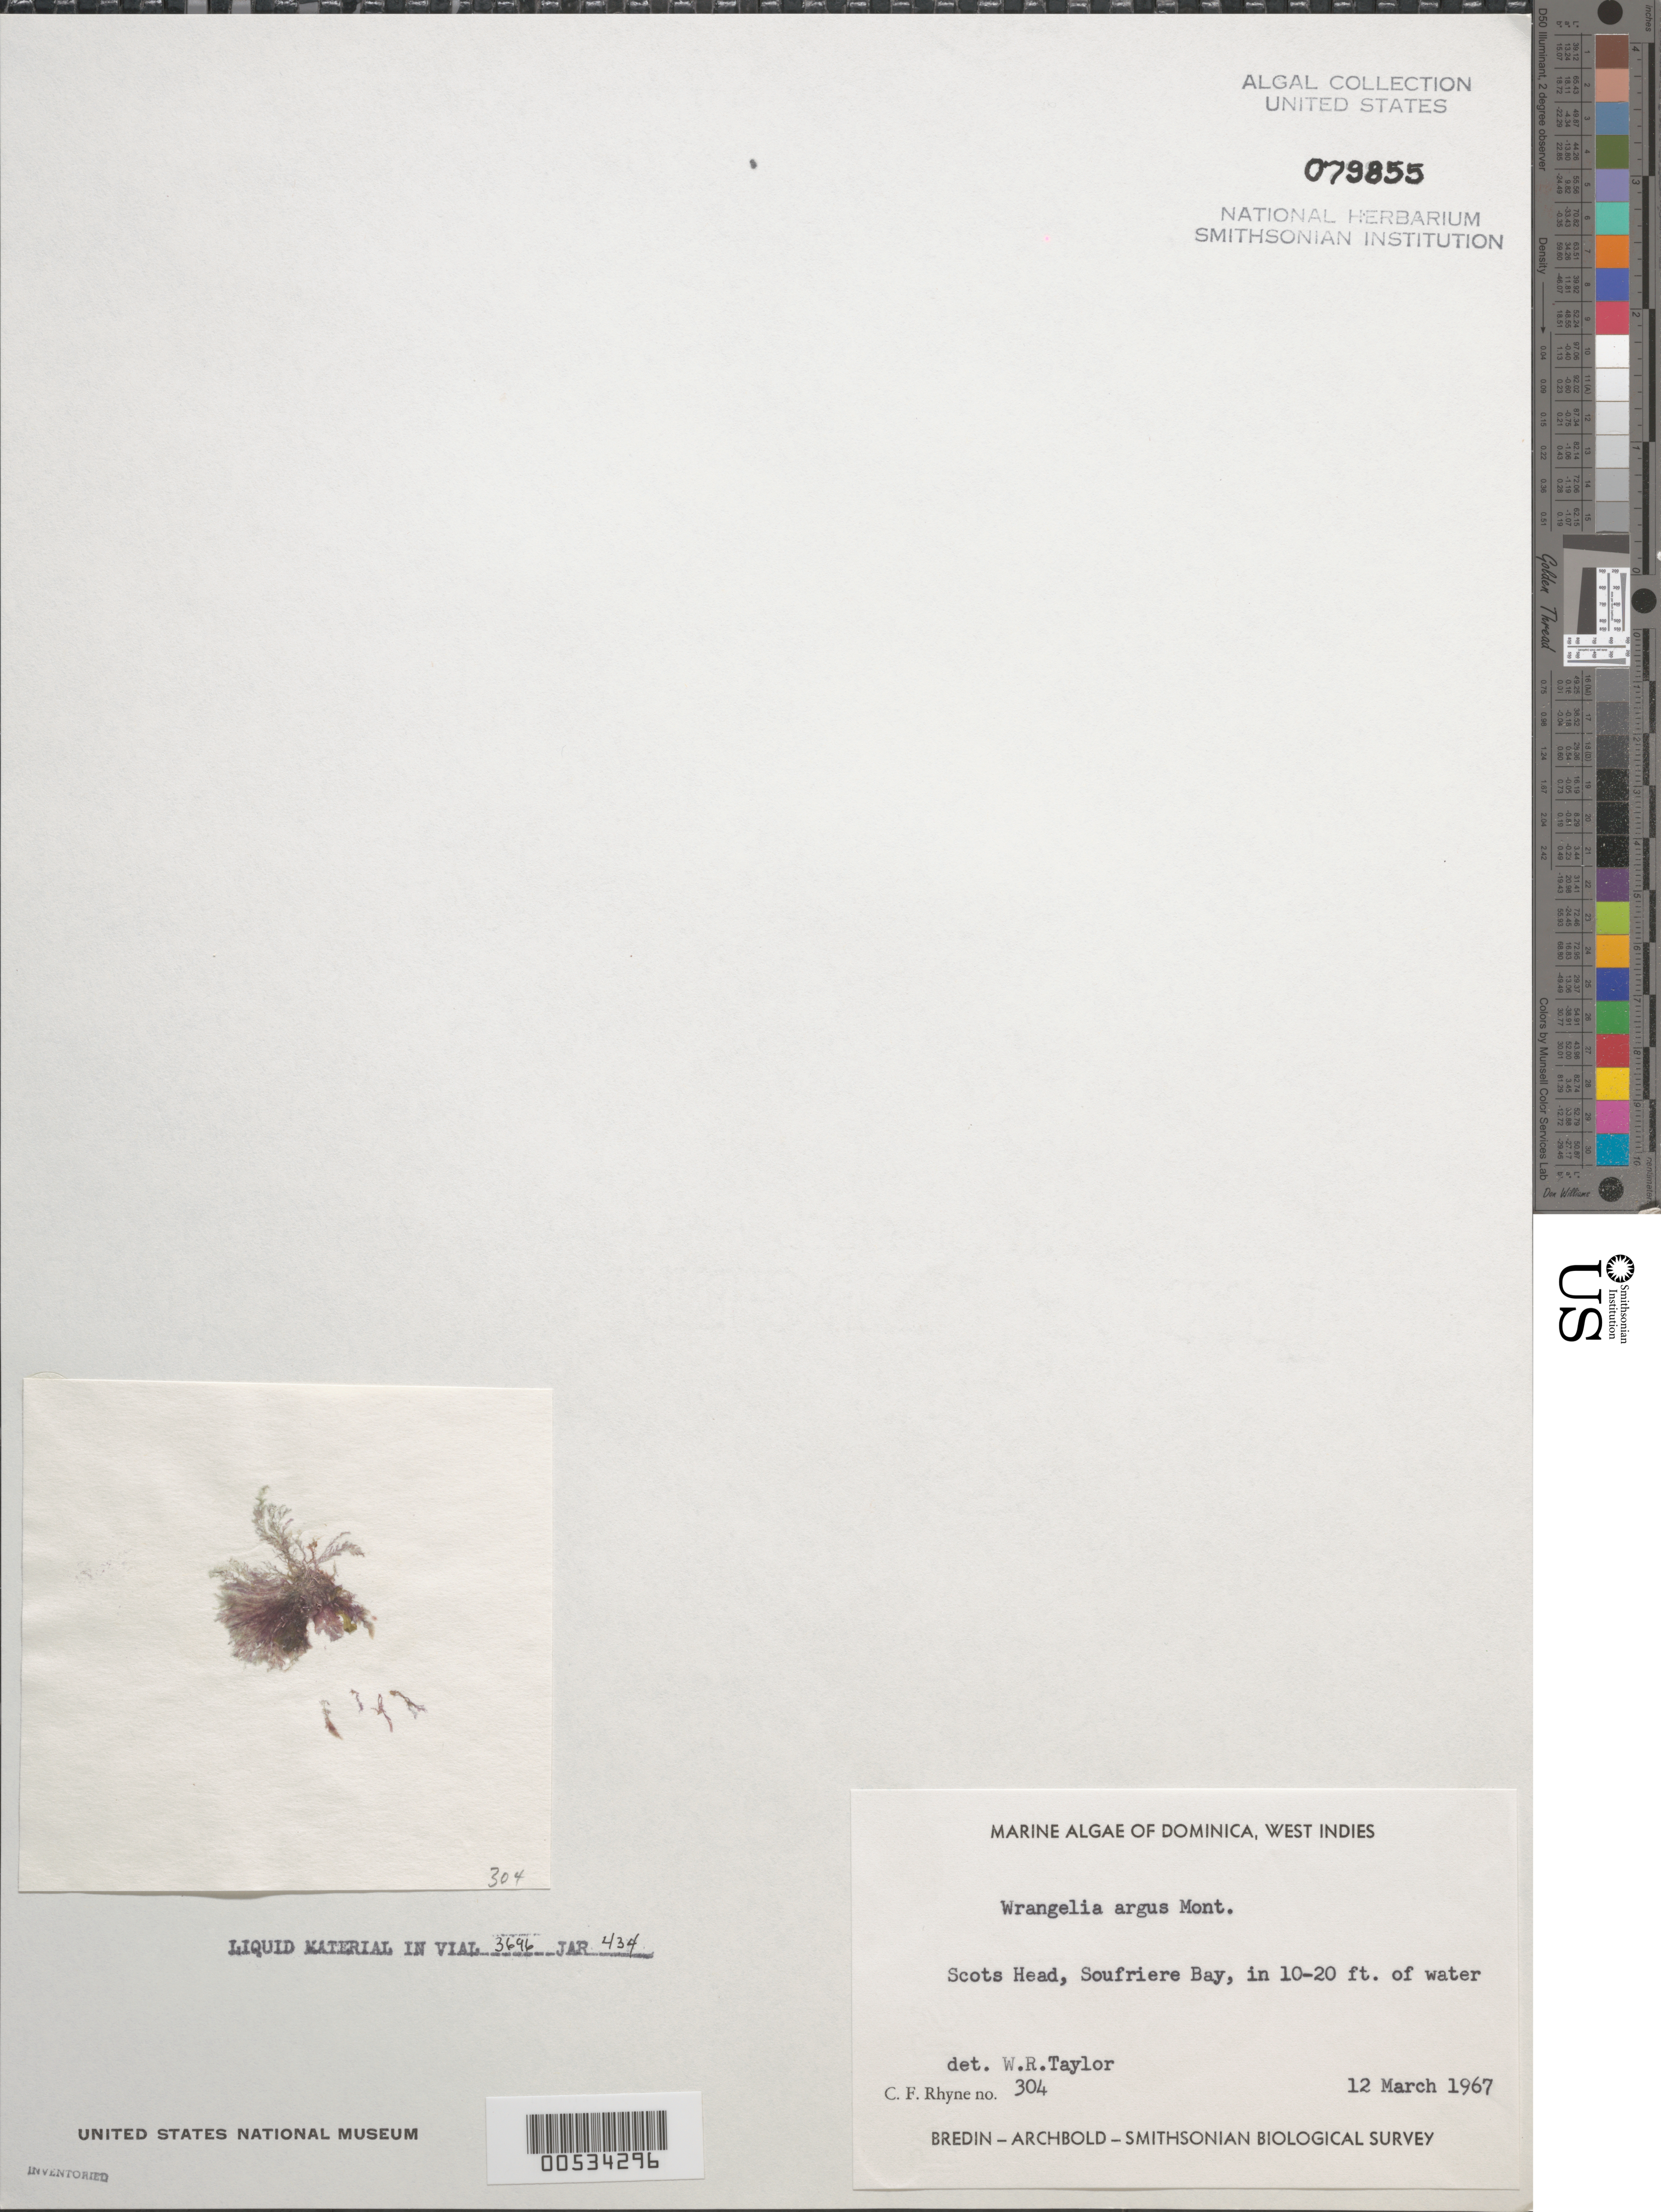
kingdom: Plantae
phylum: Rhodophyta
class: Florideophyceae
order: Ceramiales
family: Wrangeliaceae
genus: Wrangelia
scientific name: Wrangelia argus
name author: (Mont.) Mont.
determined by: Taylor, William R.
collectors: C. Rhyne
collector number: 304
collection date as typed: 12 Mar 1967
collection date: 1967-03-12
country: Dominica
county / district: St. Mark's Parish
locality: Scots Head, Soufriere Bay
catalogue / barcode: US 79855